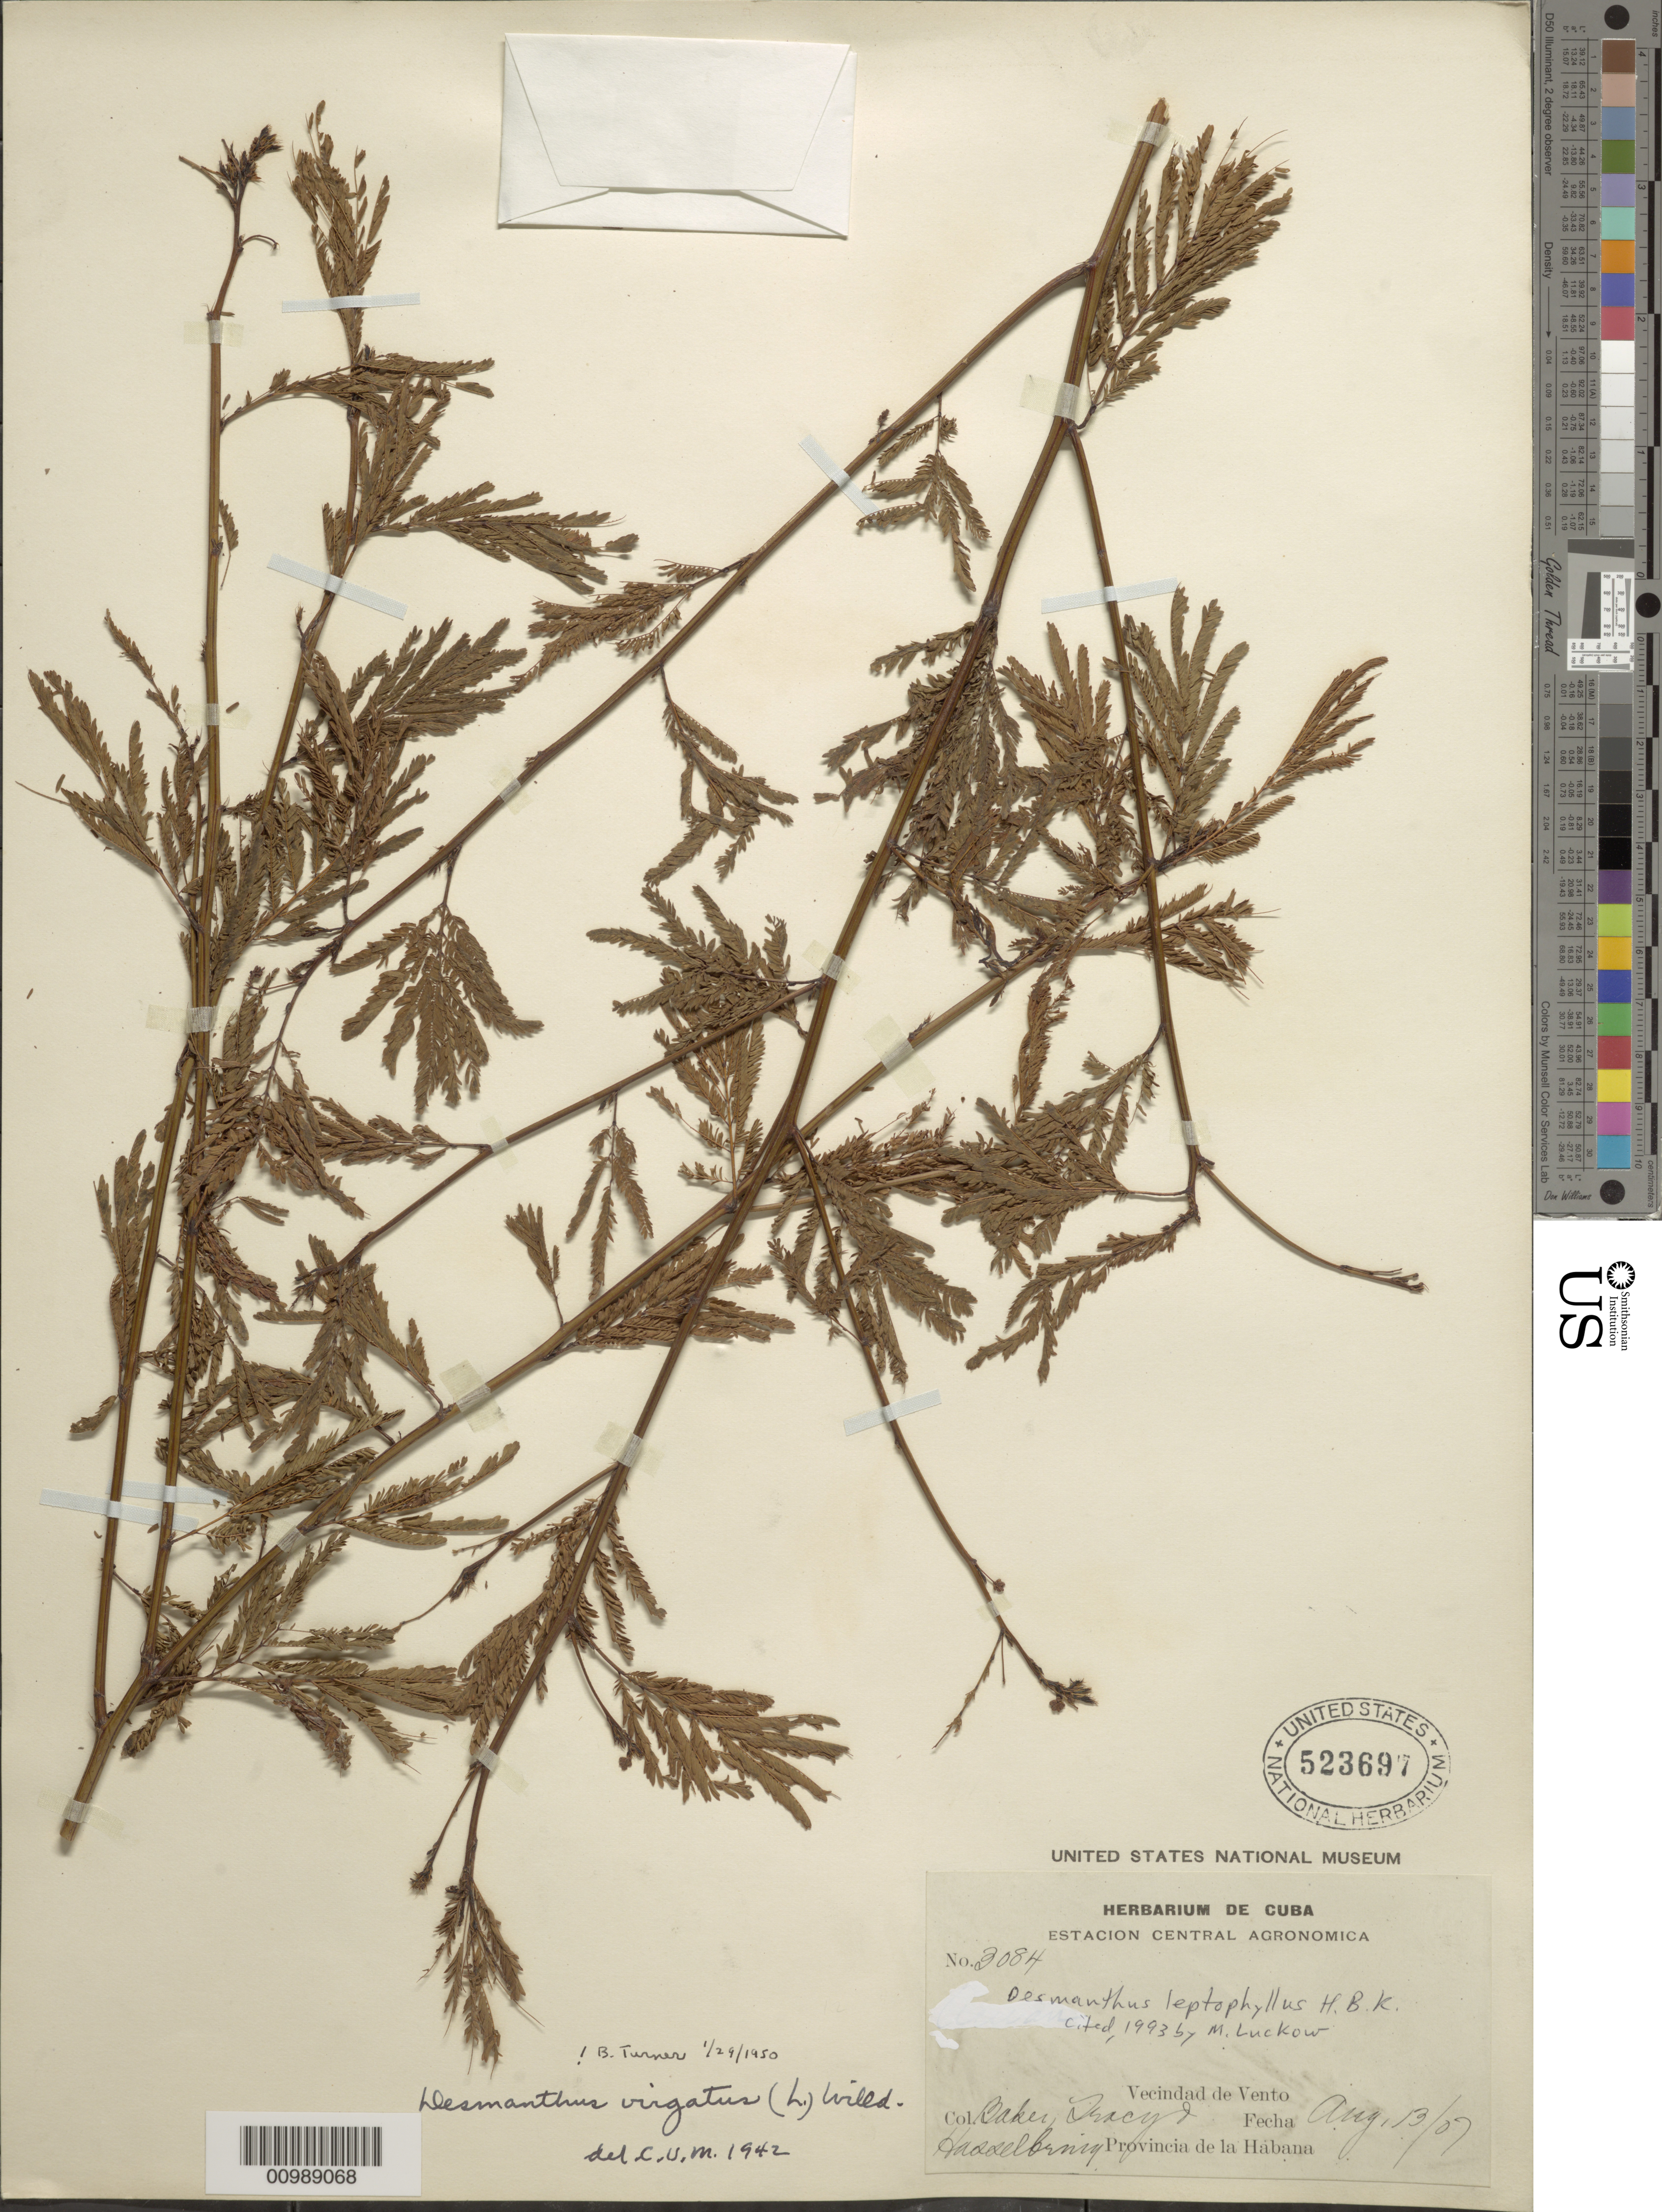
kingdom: Plantae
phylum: Tracheophyta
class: Magnoliopsida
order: Fabales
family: Fabaceae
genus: Desmanthus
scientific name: Desmanthus leptophyllus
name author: Kunth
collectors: R. T. Baker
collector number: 3084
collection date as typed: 13 Aug 1907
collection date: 1907-08-13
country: Cuba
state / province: La Habana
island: Cuba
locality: La Habana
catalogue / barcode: US 523697